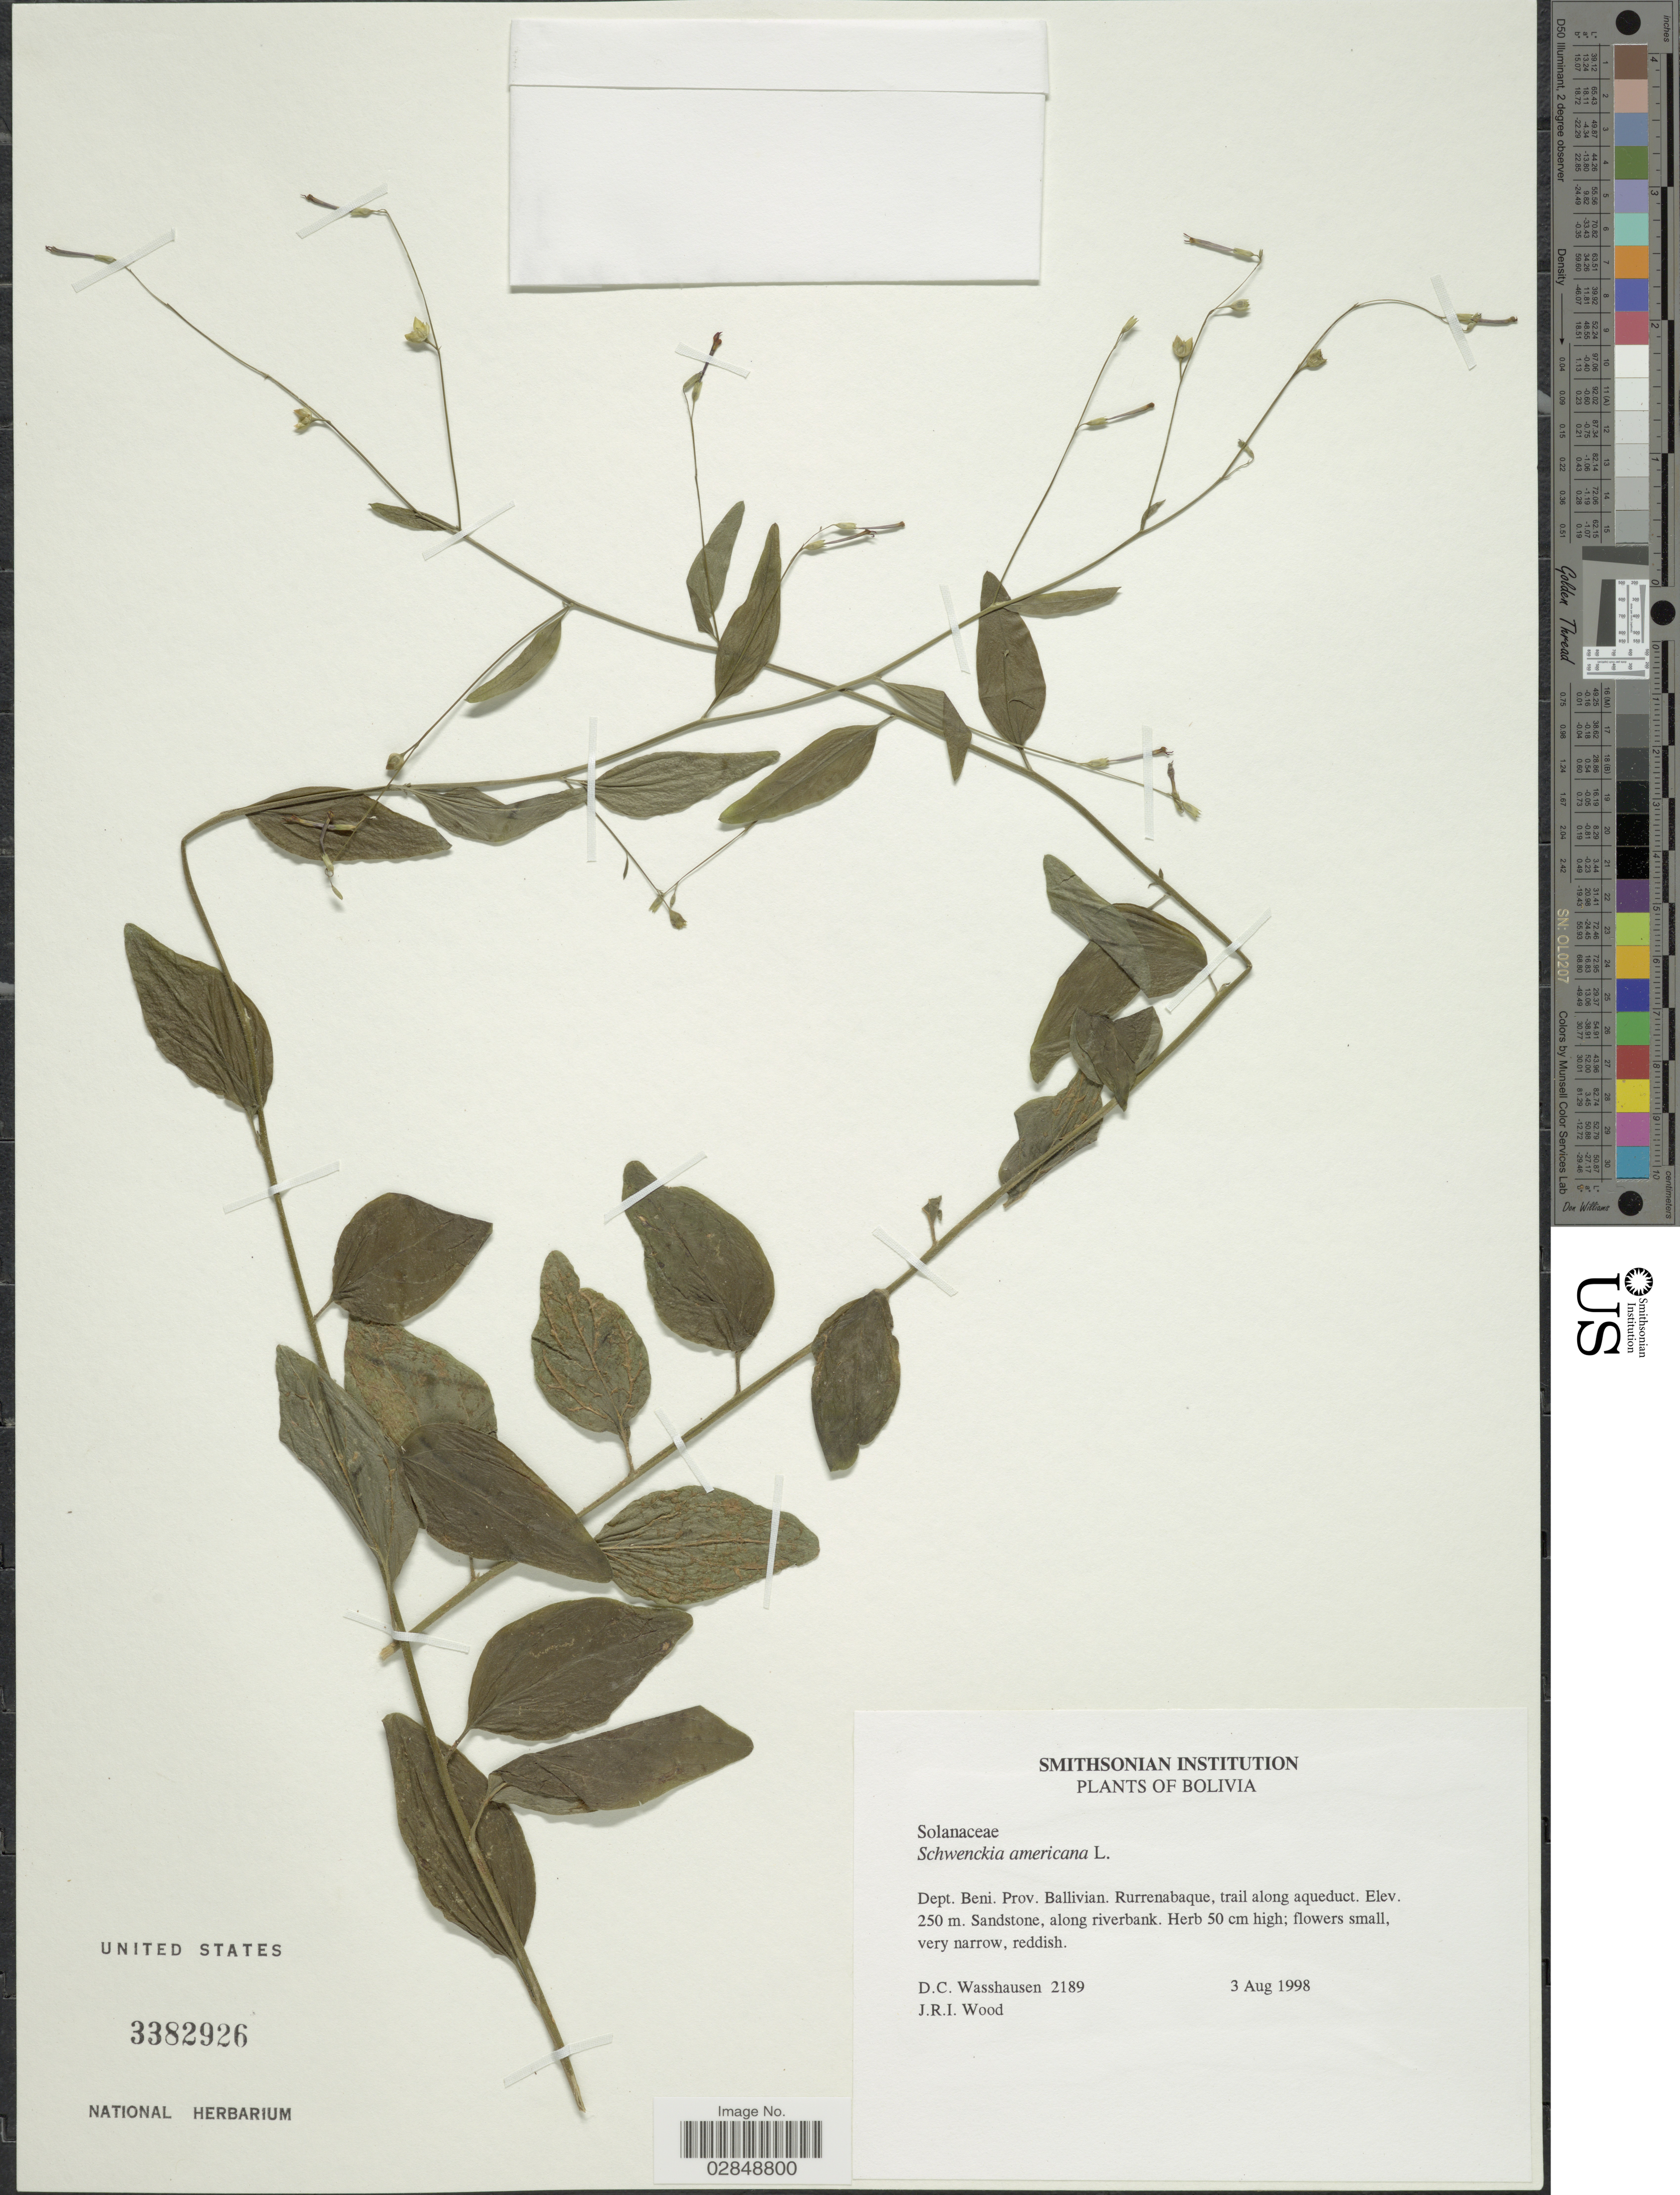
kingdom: Plantae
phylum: Tracheophyta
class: Magnoliopsida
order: Solanales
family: Solanaceae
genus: Schwenckia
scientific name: Schwenckia americana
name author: Kunth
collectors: D. C. Wasshausen & J. R. I. Wood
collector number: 2189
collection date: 1998-08-03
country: Bolivia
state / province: Beni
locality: Dept. Beni. Prov. Ballivian. Rurrenabaque, trail along aqueduct.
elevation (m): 250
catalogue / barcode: US 3382926